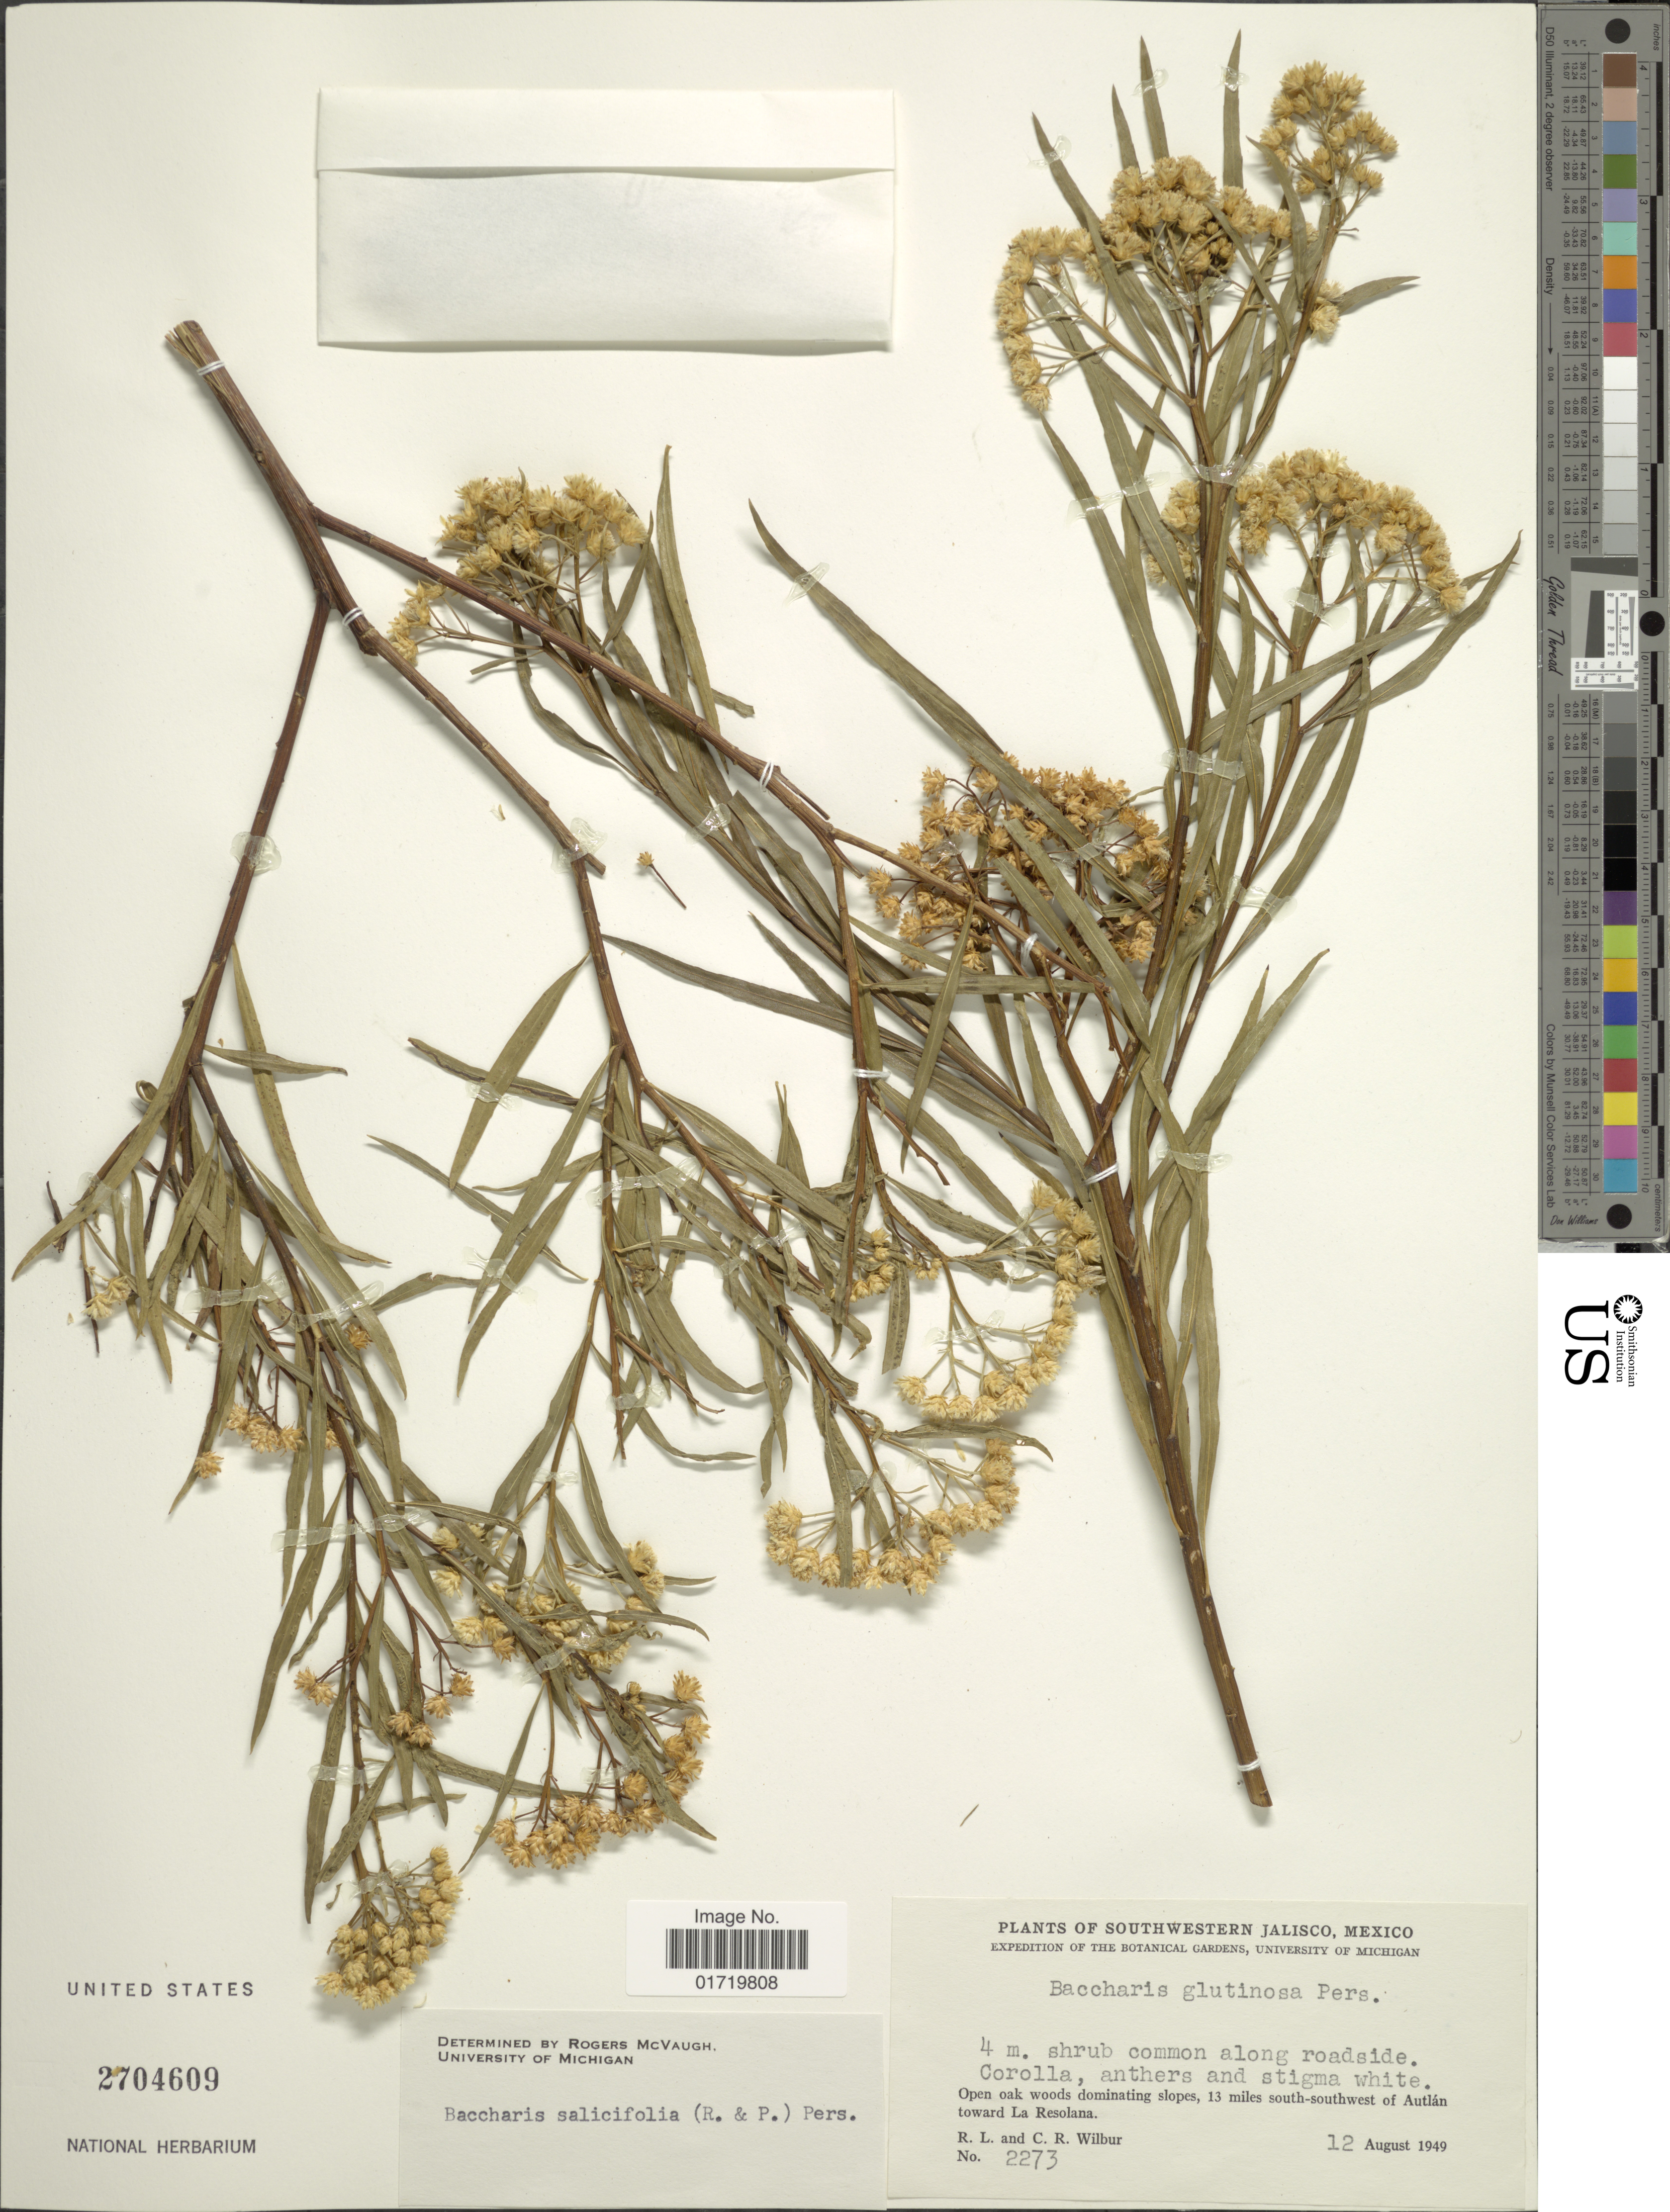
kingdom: Plantae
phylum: Tracheophyta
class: Magnoliopsida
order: Asterales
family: Asteraceae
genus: Baccharis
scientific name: Baccharis salicifolia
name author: (Ruiz & Pav.) Pers.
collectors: R. L. Wilbur & C. Wilbur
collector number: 2273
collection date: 1949-08-12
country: Mexico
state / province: Jalisco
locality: Southwestern Jalisco, Mexico, Open oak woods dominating slopes, 13 miles south-southwest of Autlan toward La Resolana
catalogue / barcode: US 2704609